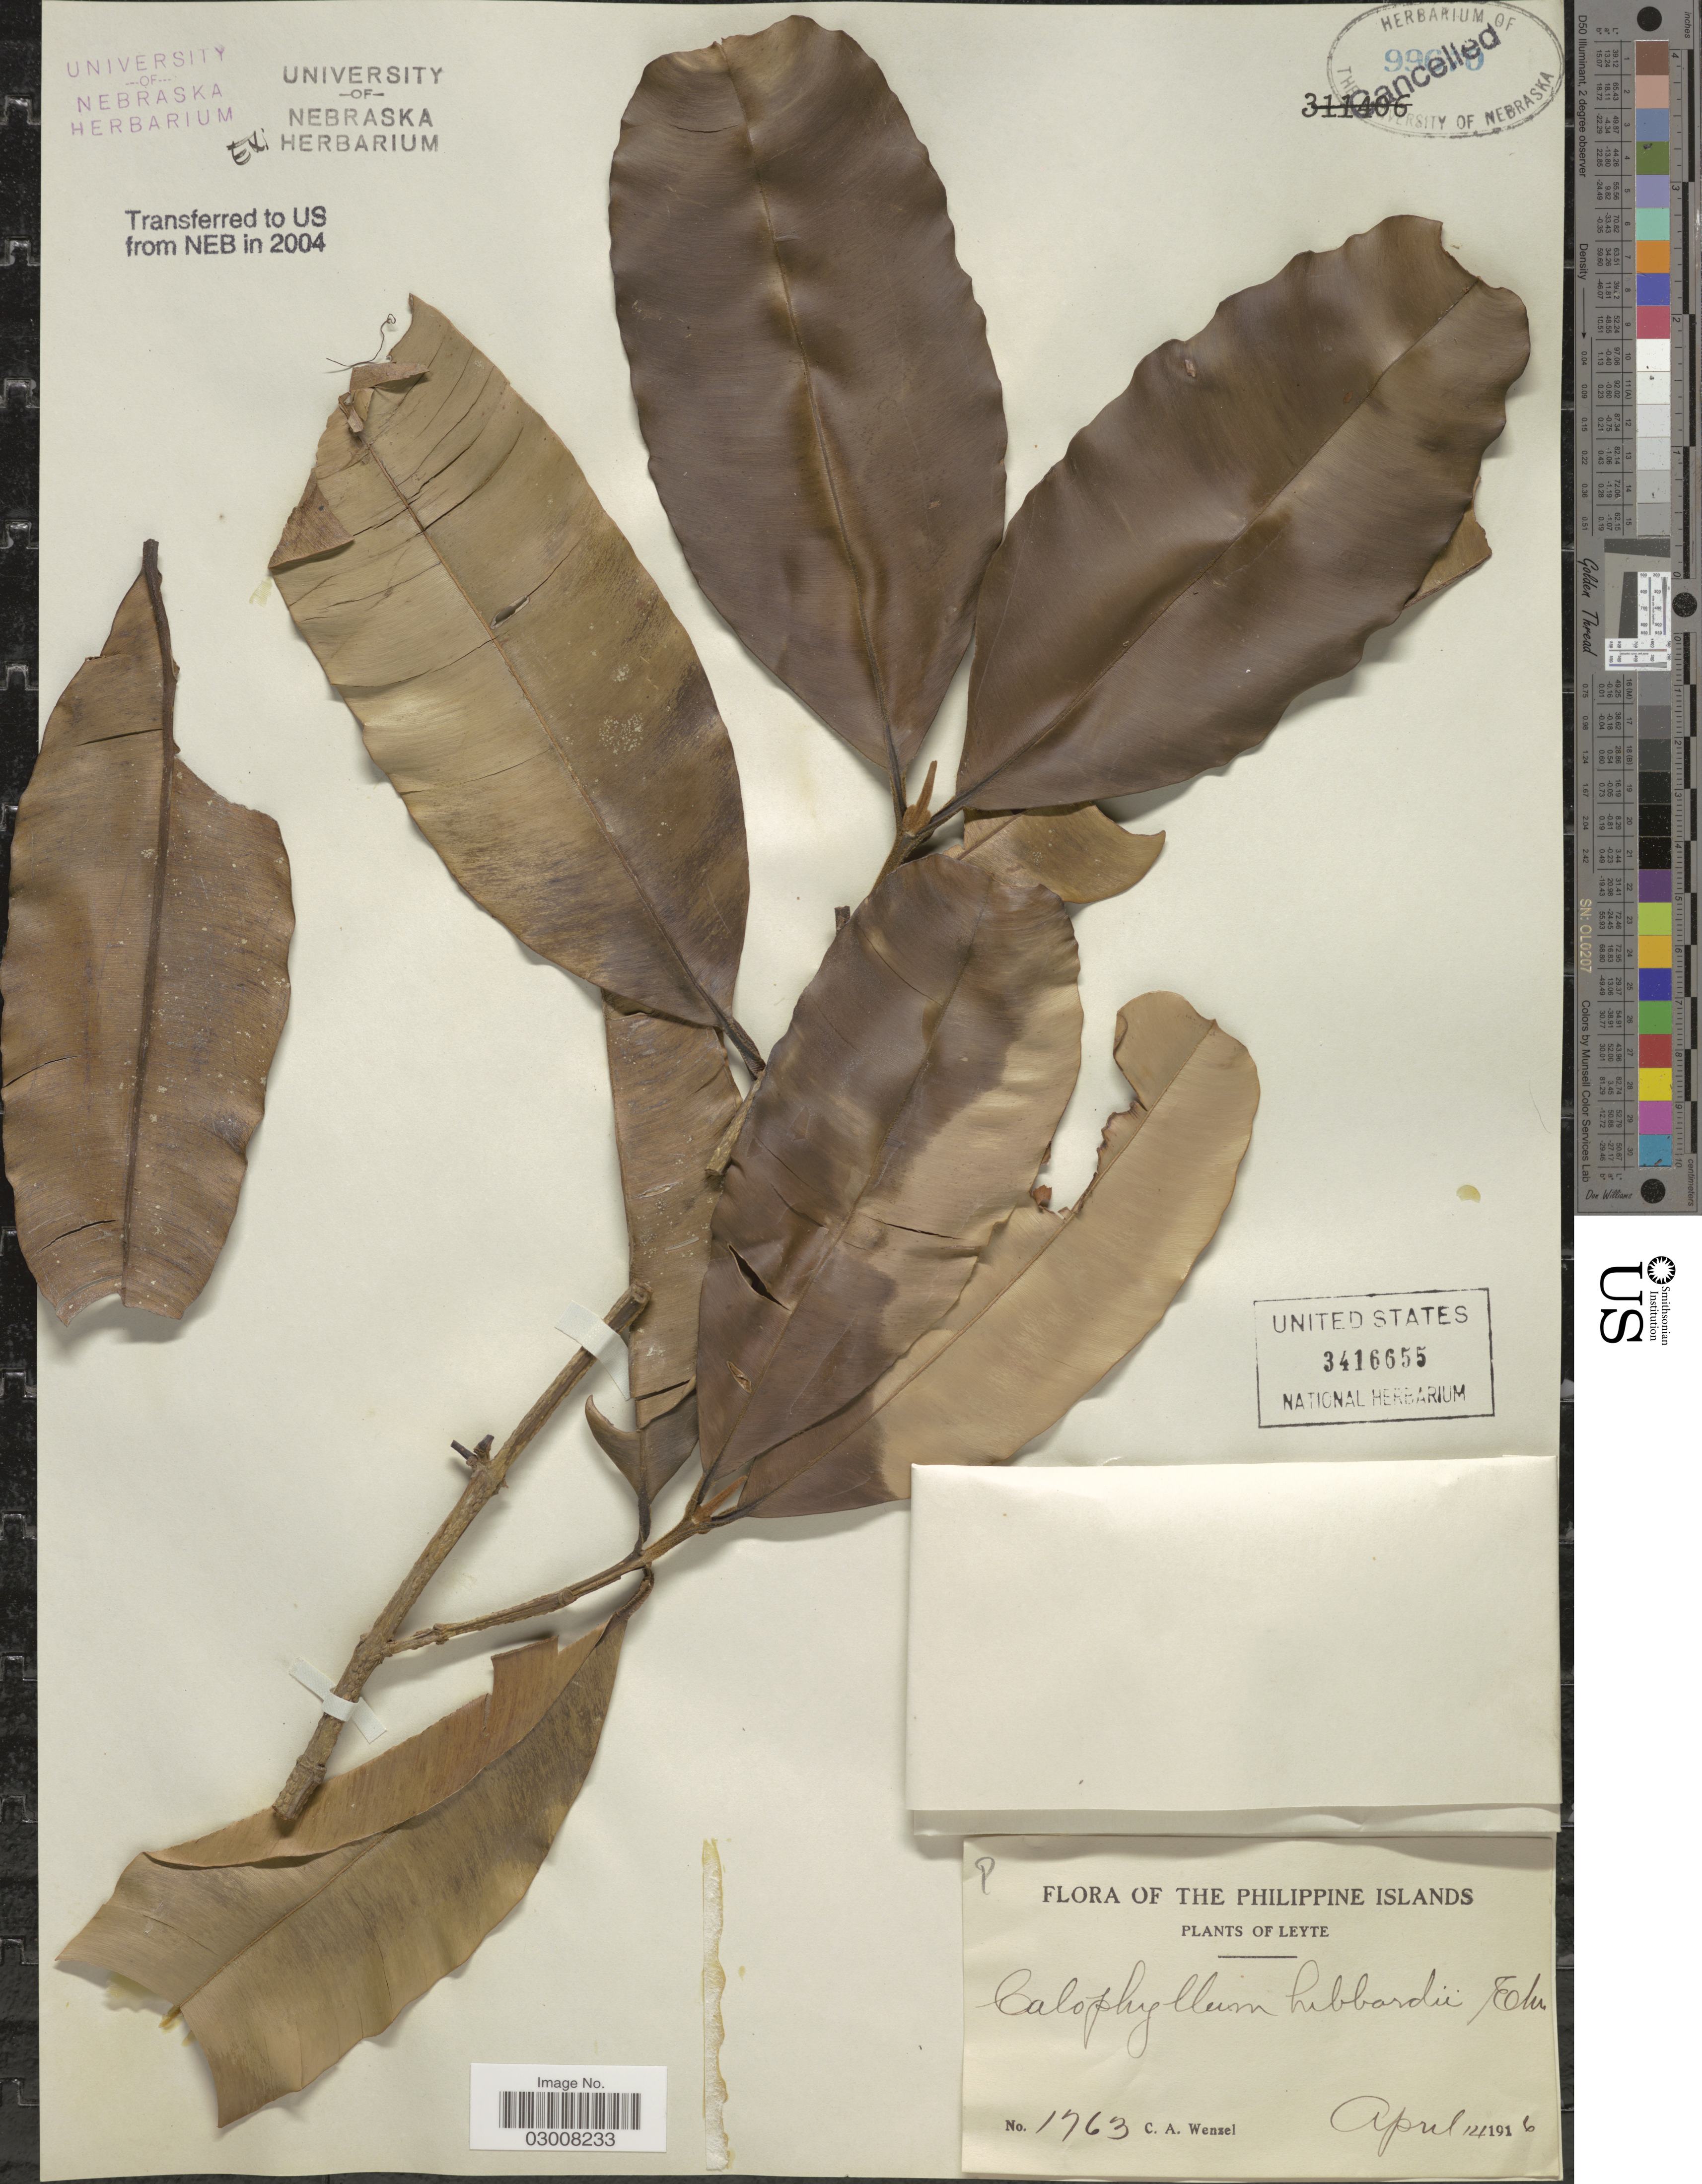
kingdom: Plantae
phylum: Tracheophyta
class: Magnoliopsida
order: Malpighiales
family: Calophyllaceae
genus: Calophyllum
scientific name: Calophyllum soulattri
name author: Burm. f.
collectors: C. Wenzel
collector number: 1763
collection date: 1916-04-14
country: Philippines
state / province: Eastern Visayas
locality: Leyte.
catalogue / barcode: US 3416655